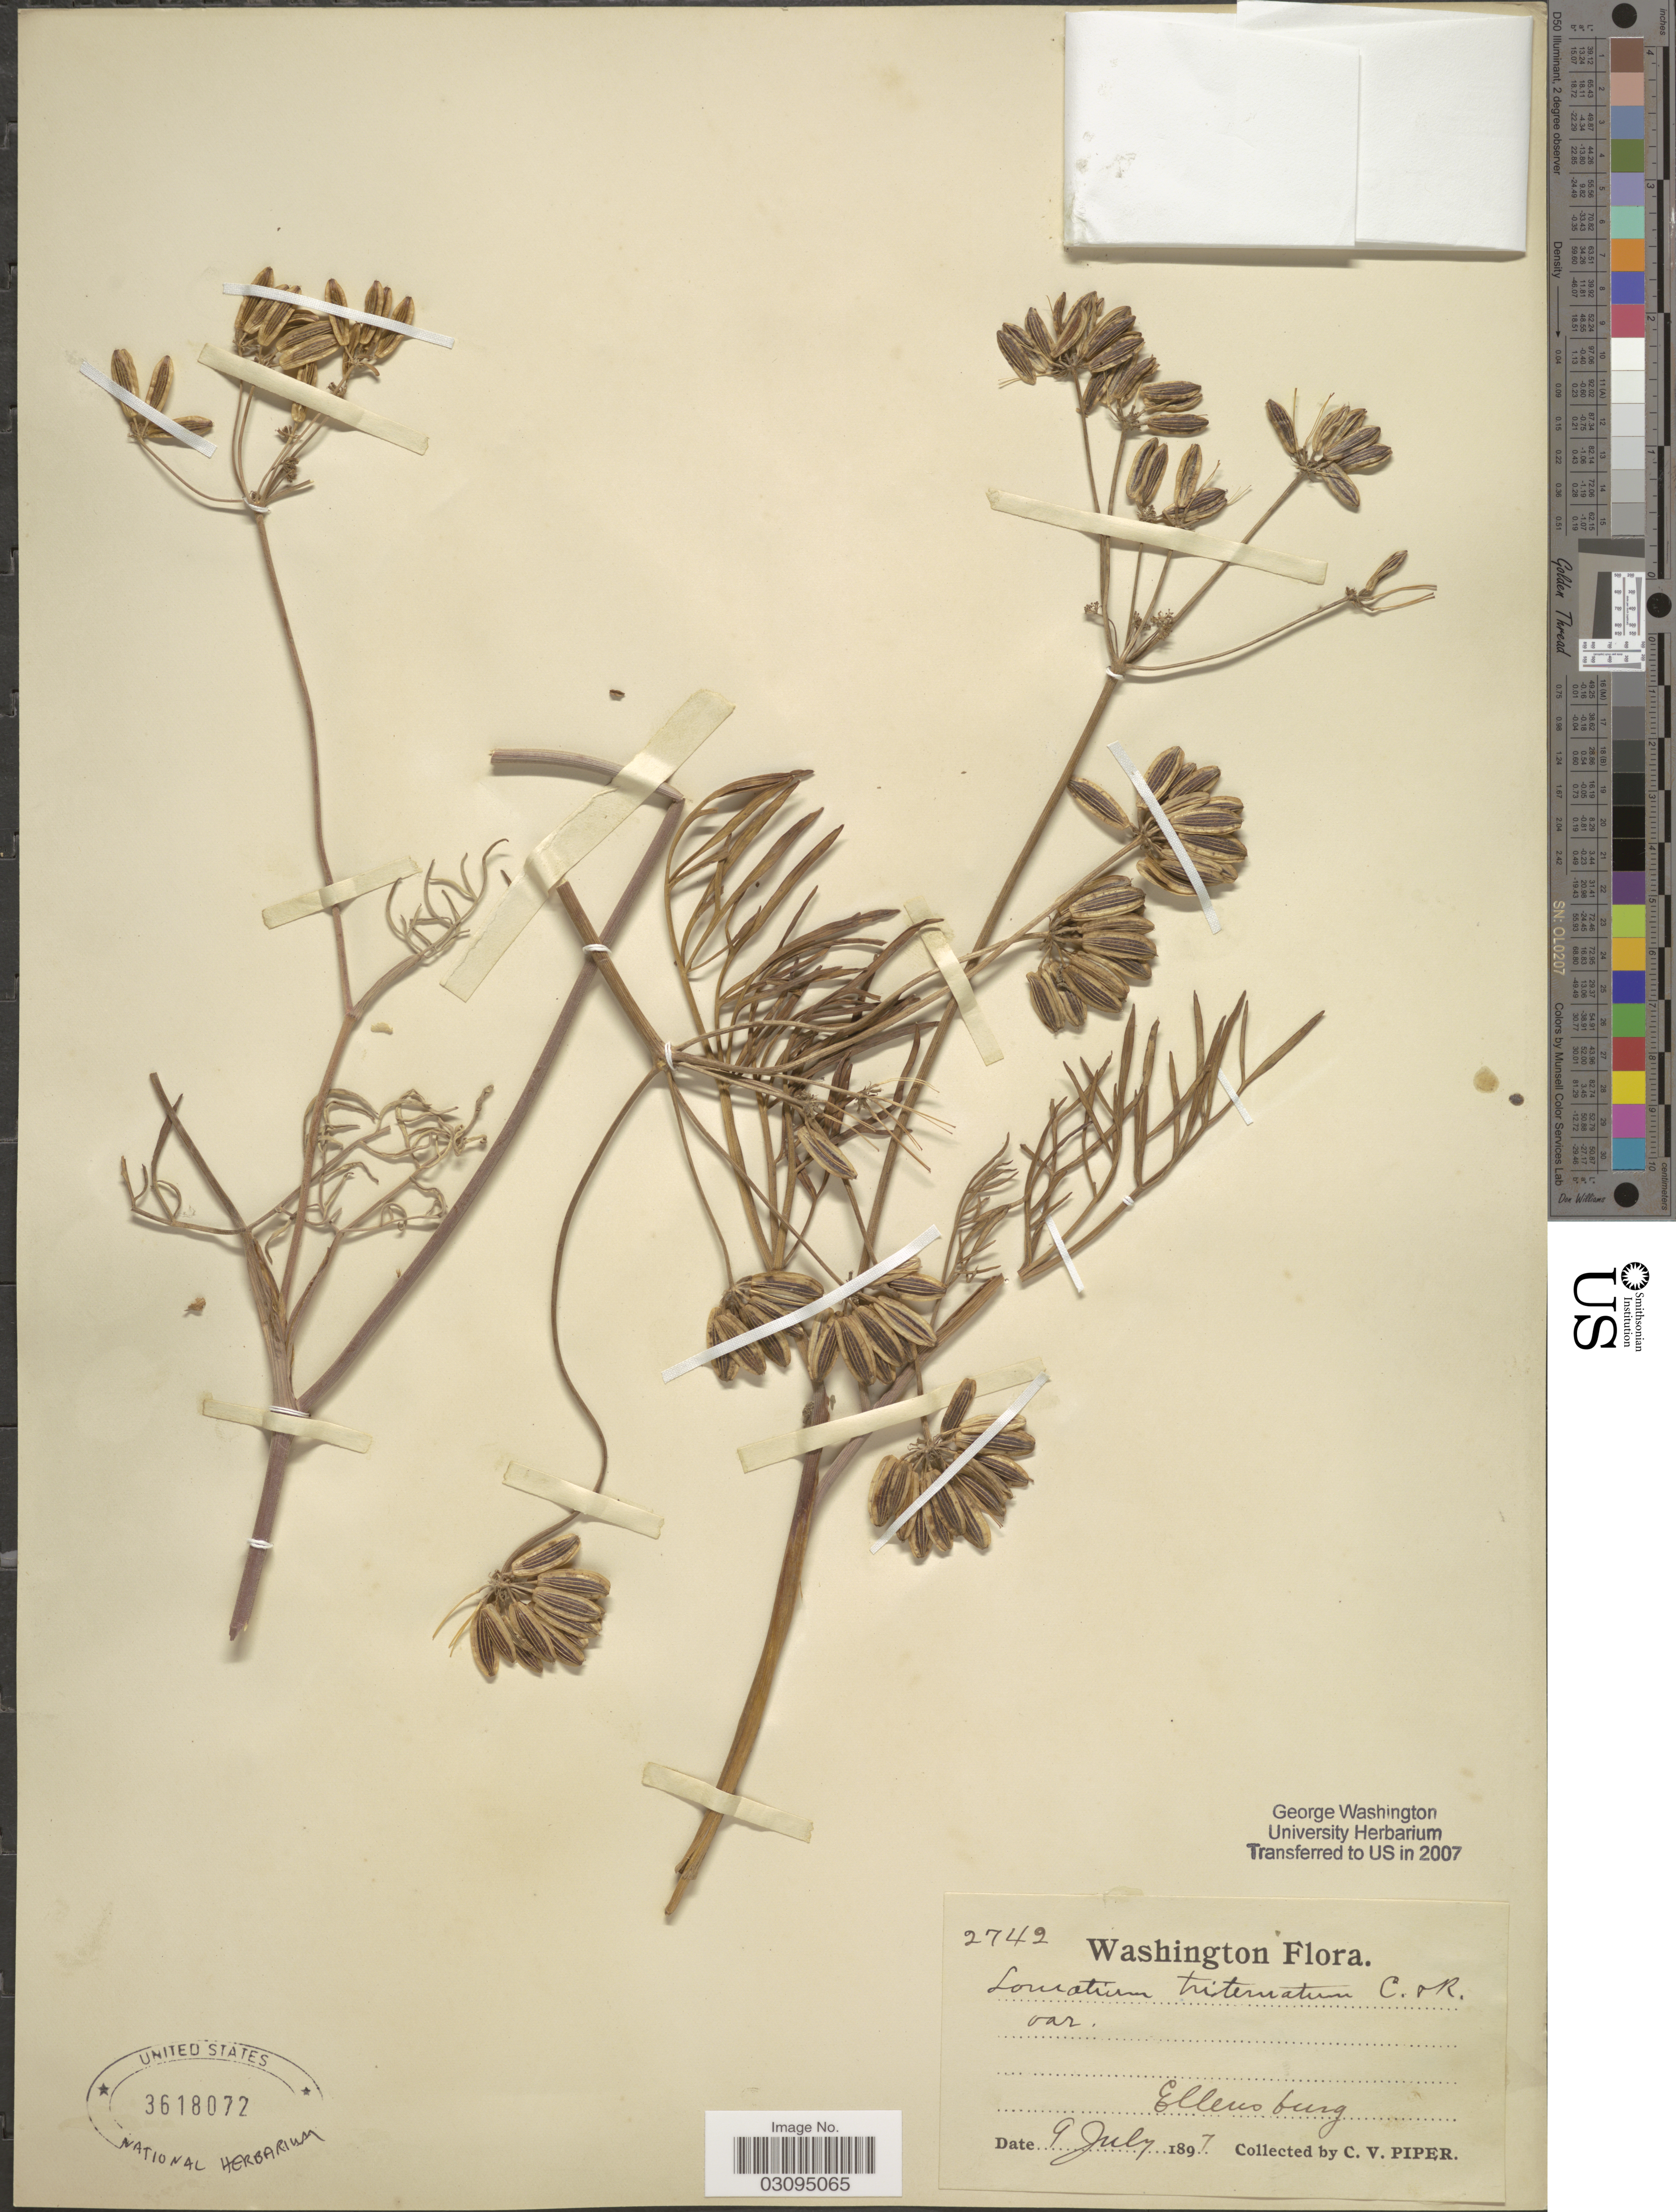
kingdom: Plantae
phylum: Tracheophyta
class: Magnoliopsida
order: Apiales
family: Apiaceae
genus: Lomatium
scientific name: Lomatium triternatum var. macrocarpum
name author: (J.M. Coult. & Rose) Mathias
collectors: C. V. Piper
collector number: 2742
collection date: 1897-07-09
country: United States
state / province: Washington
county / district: Kittitas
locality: Ellensburg.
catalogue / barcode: US 3618072